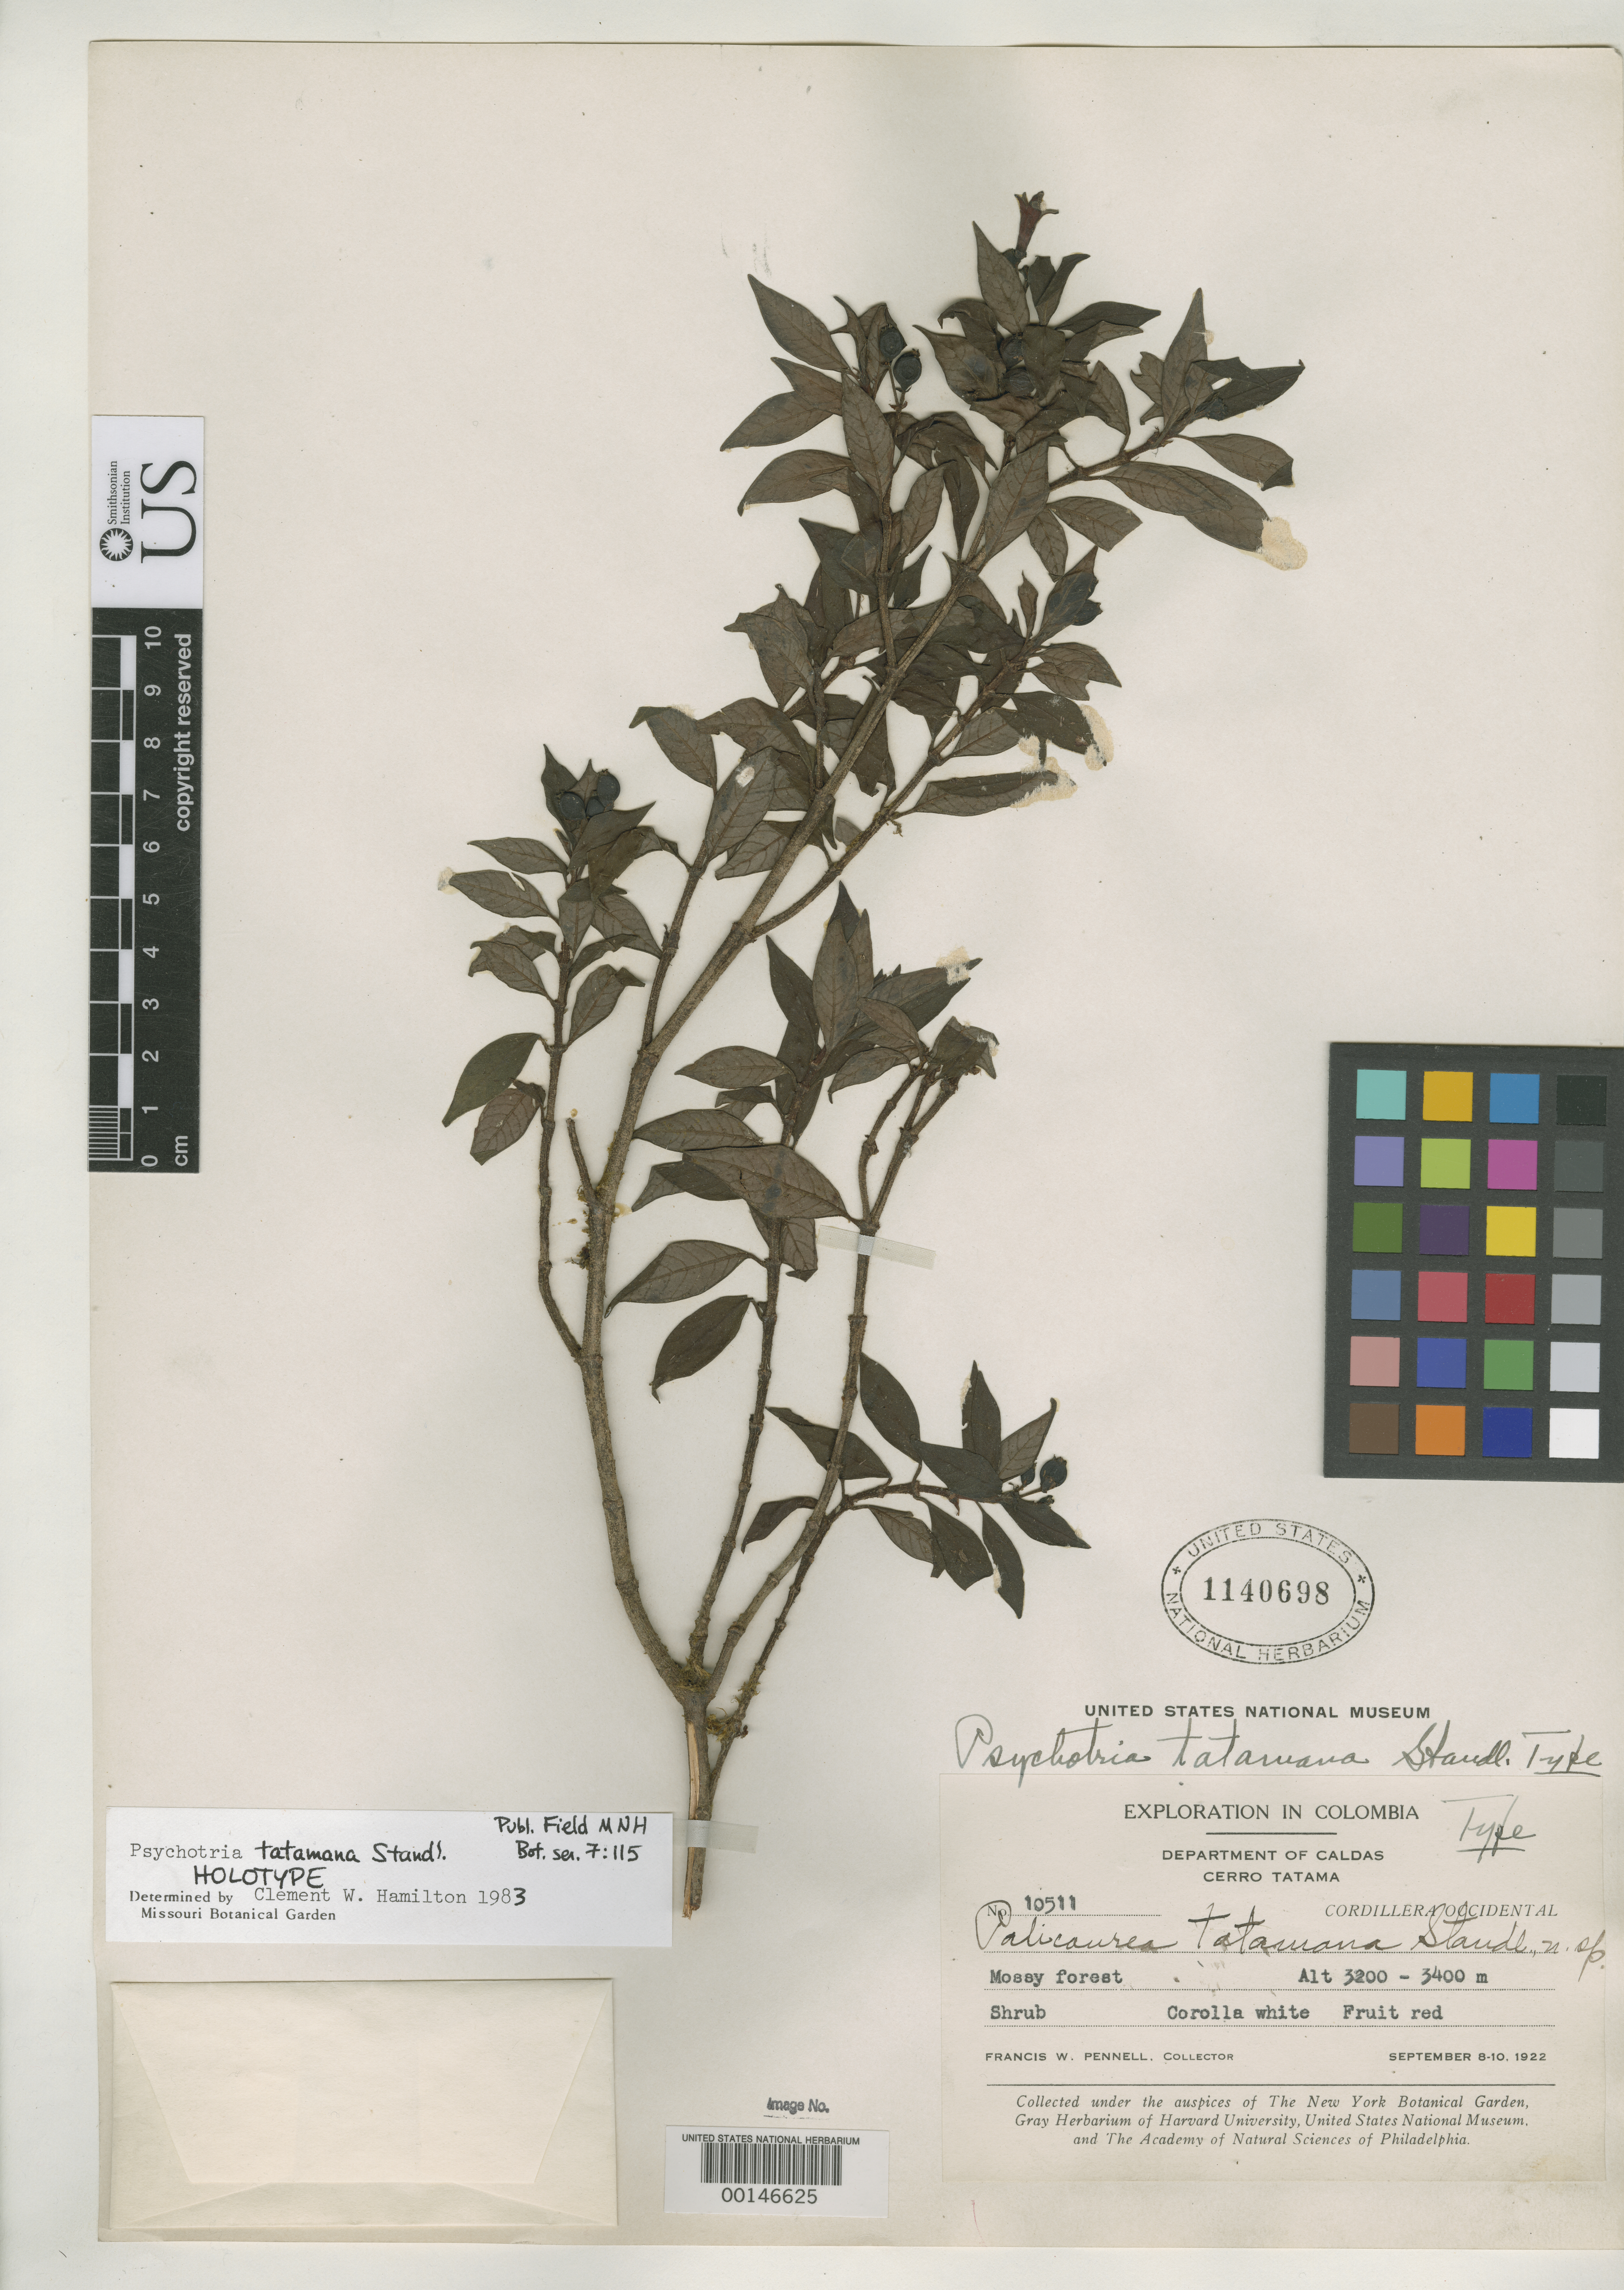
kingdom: Plantae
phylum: Tracheophyta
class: Magnoliopsida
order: Gentianales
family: Rubiaceae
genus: Psychotria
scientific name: Psychotria tatamana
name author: Standl.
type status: Holotype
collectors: F. W. Pennell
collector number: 10511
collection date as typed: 08 Sep 1922 to 10 Sep 1922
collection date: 1922-09-08/1922-09-10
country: Colombia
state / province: Caldas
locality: Cerro Tatama, Cordillera Occidental.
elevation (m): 3200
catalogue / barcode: US 1140698